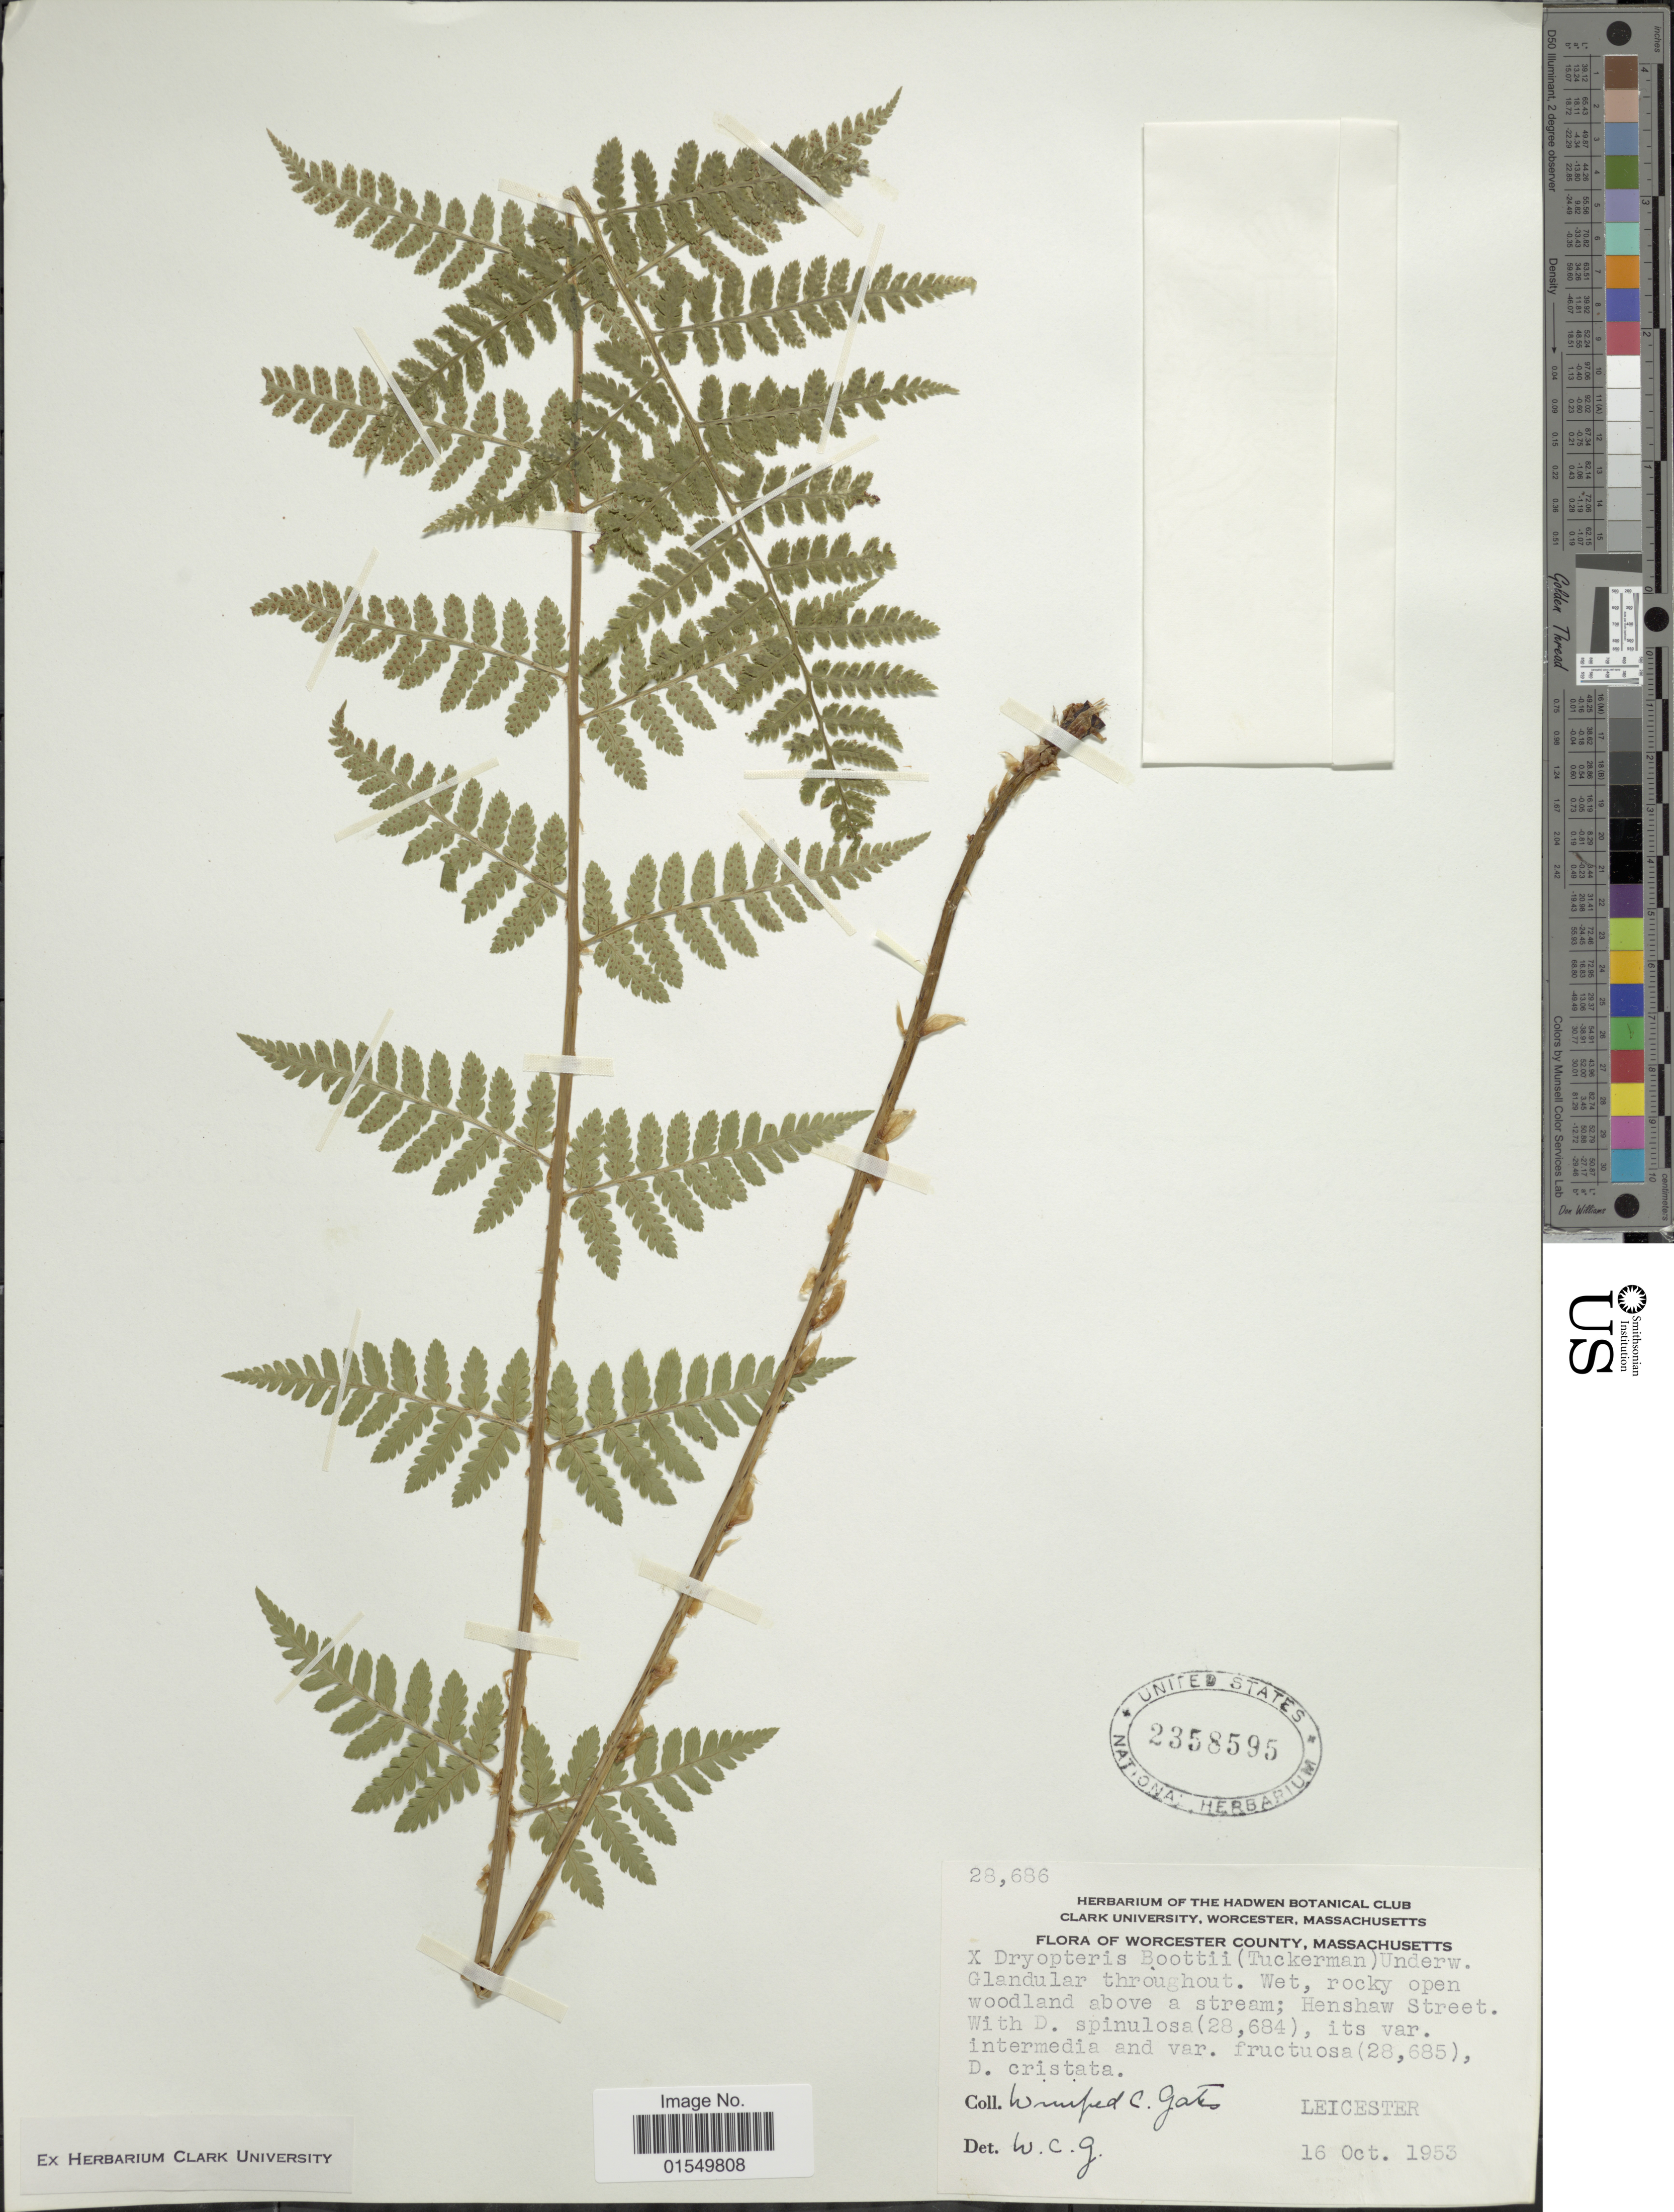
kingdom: Plantae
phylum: Tracheophyta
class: Polypodiopsida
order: Polypodiales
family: Dryopteridaceae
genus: Dryopteris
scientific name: Dryopteris x boottii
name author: Underw.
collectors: W. Gates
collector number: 28686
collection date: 1953-10-16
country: United States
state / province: Massachusetts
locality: Worcester County, Henshaw Street, Leicester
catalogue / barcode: US 2358595